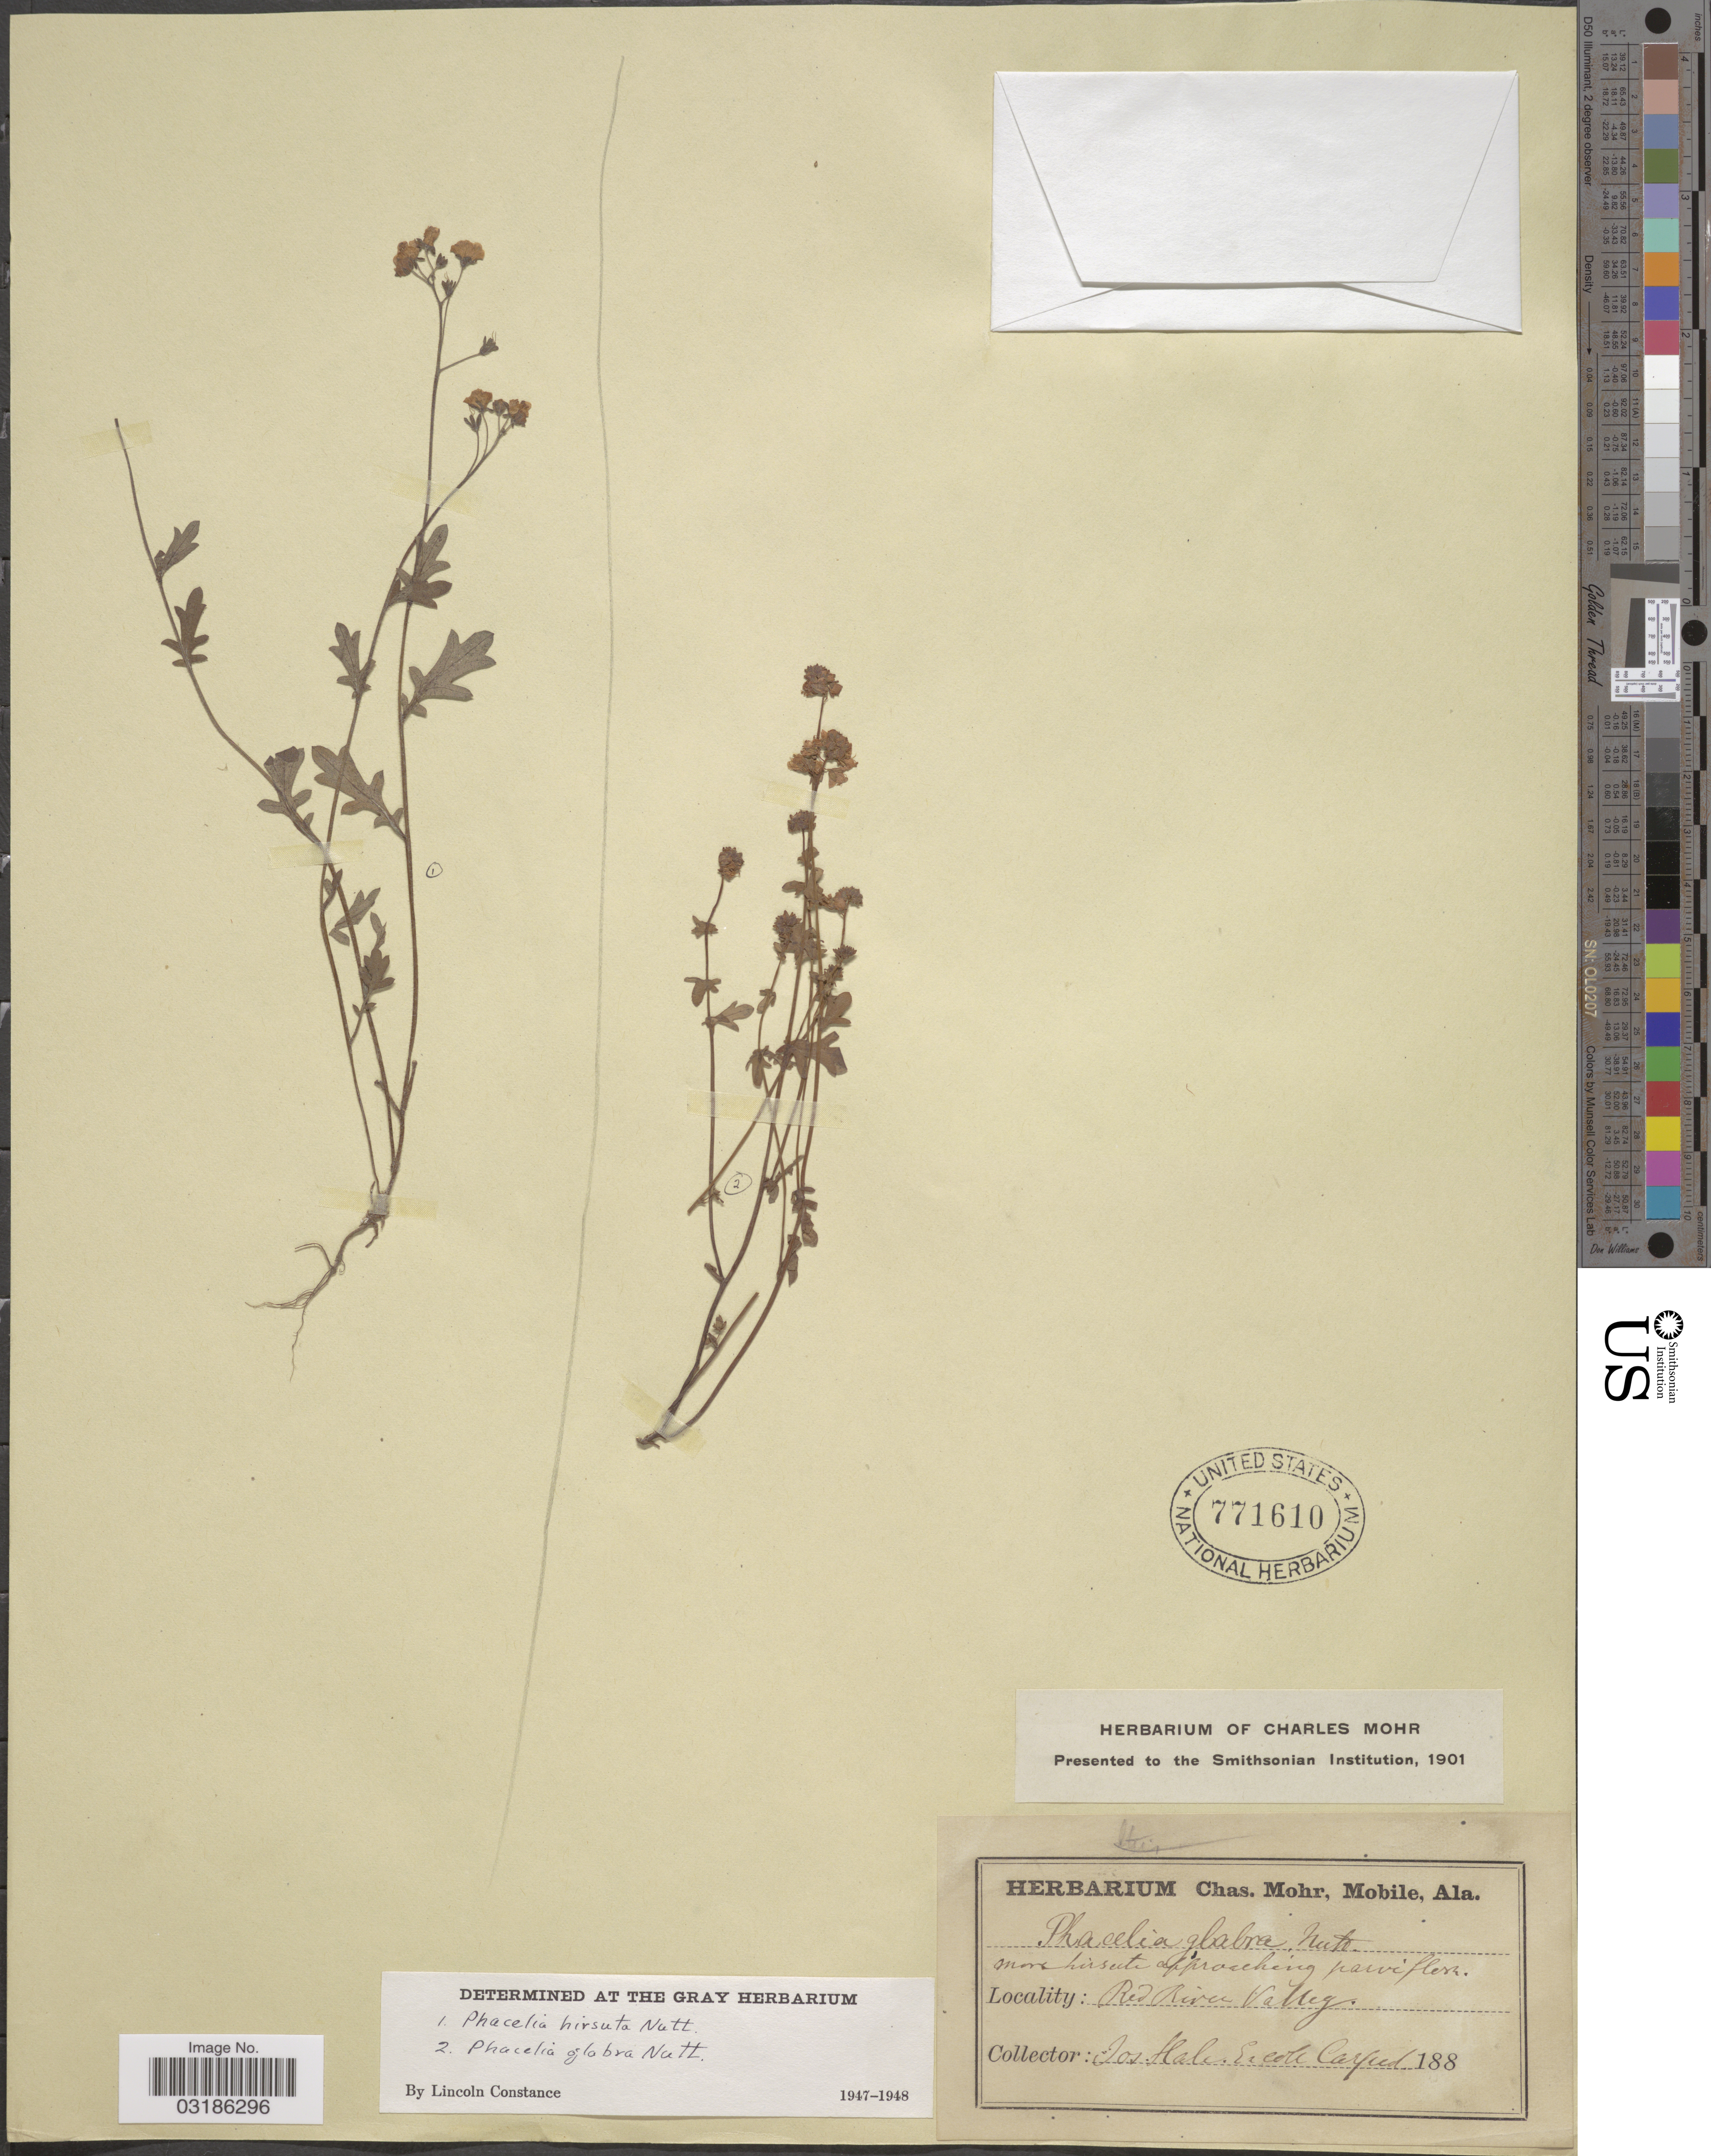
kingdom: Plantae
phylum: Tracheophyta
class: Magnoliopsida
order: Boraginales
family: Hydrophyllaceae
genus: Phacelia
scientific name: Phacelia glabra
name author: Nutt.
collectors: J. Hale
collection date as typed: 188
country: United States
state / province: Alabama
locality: Red River Valley.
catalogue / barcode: US 771610